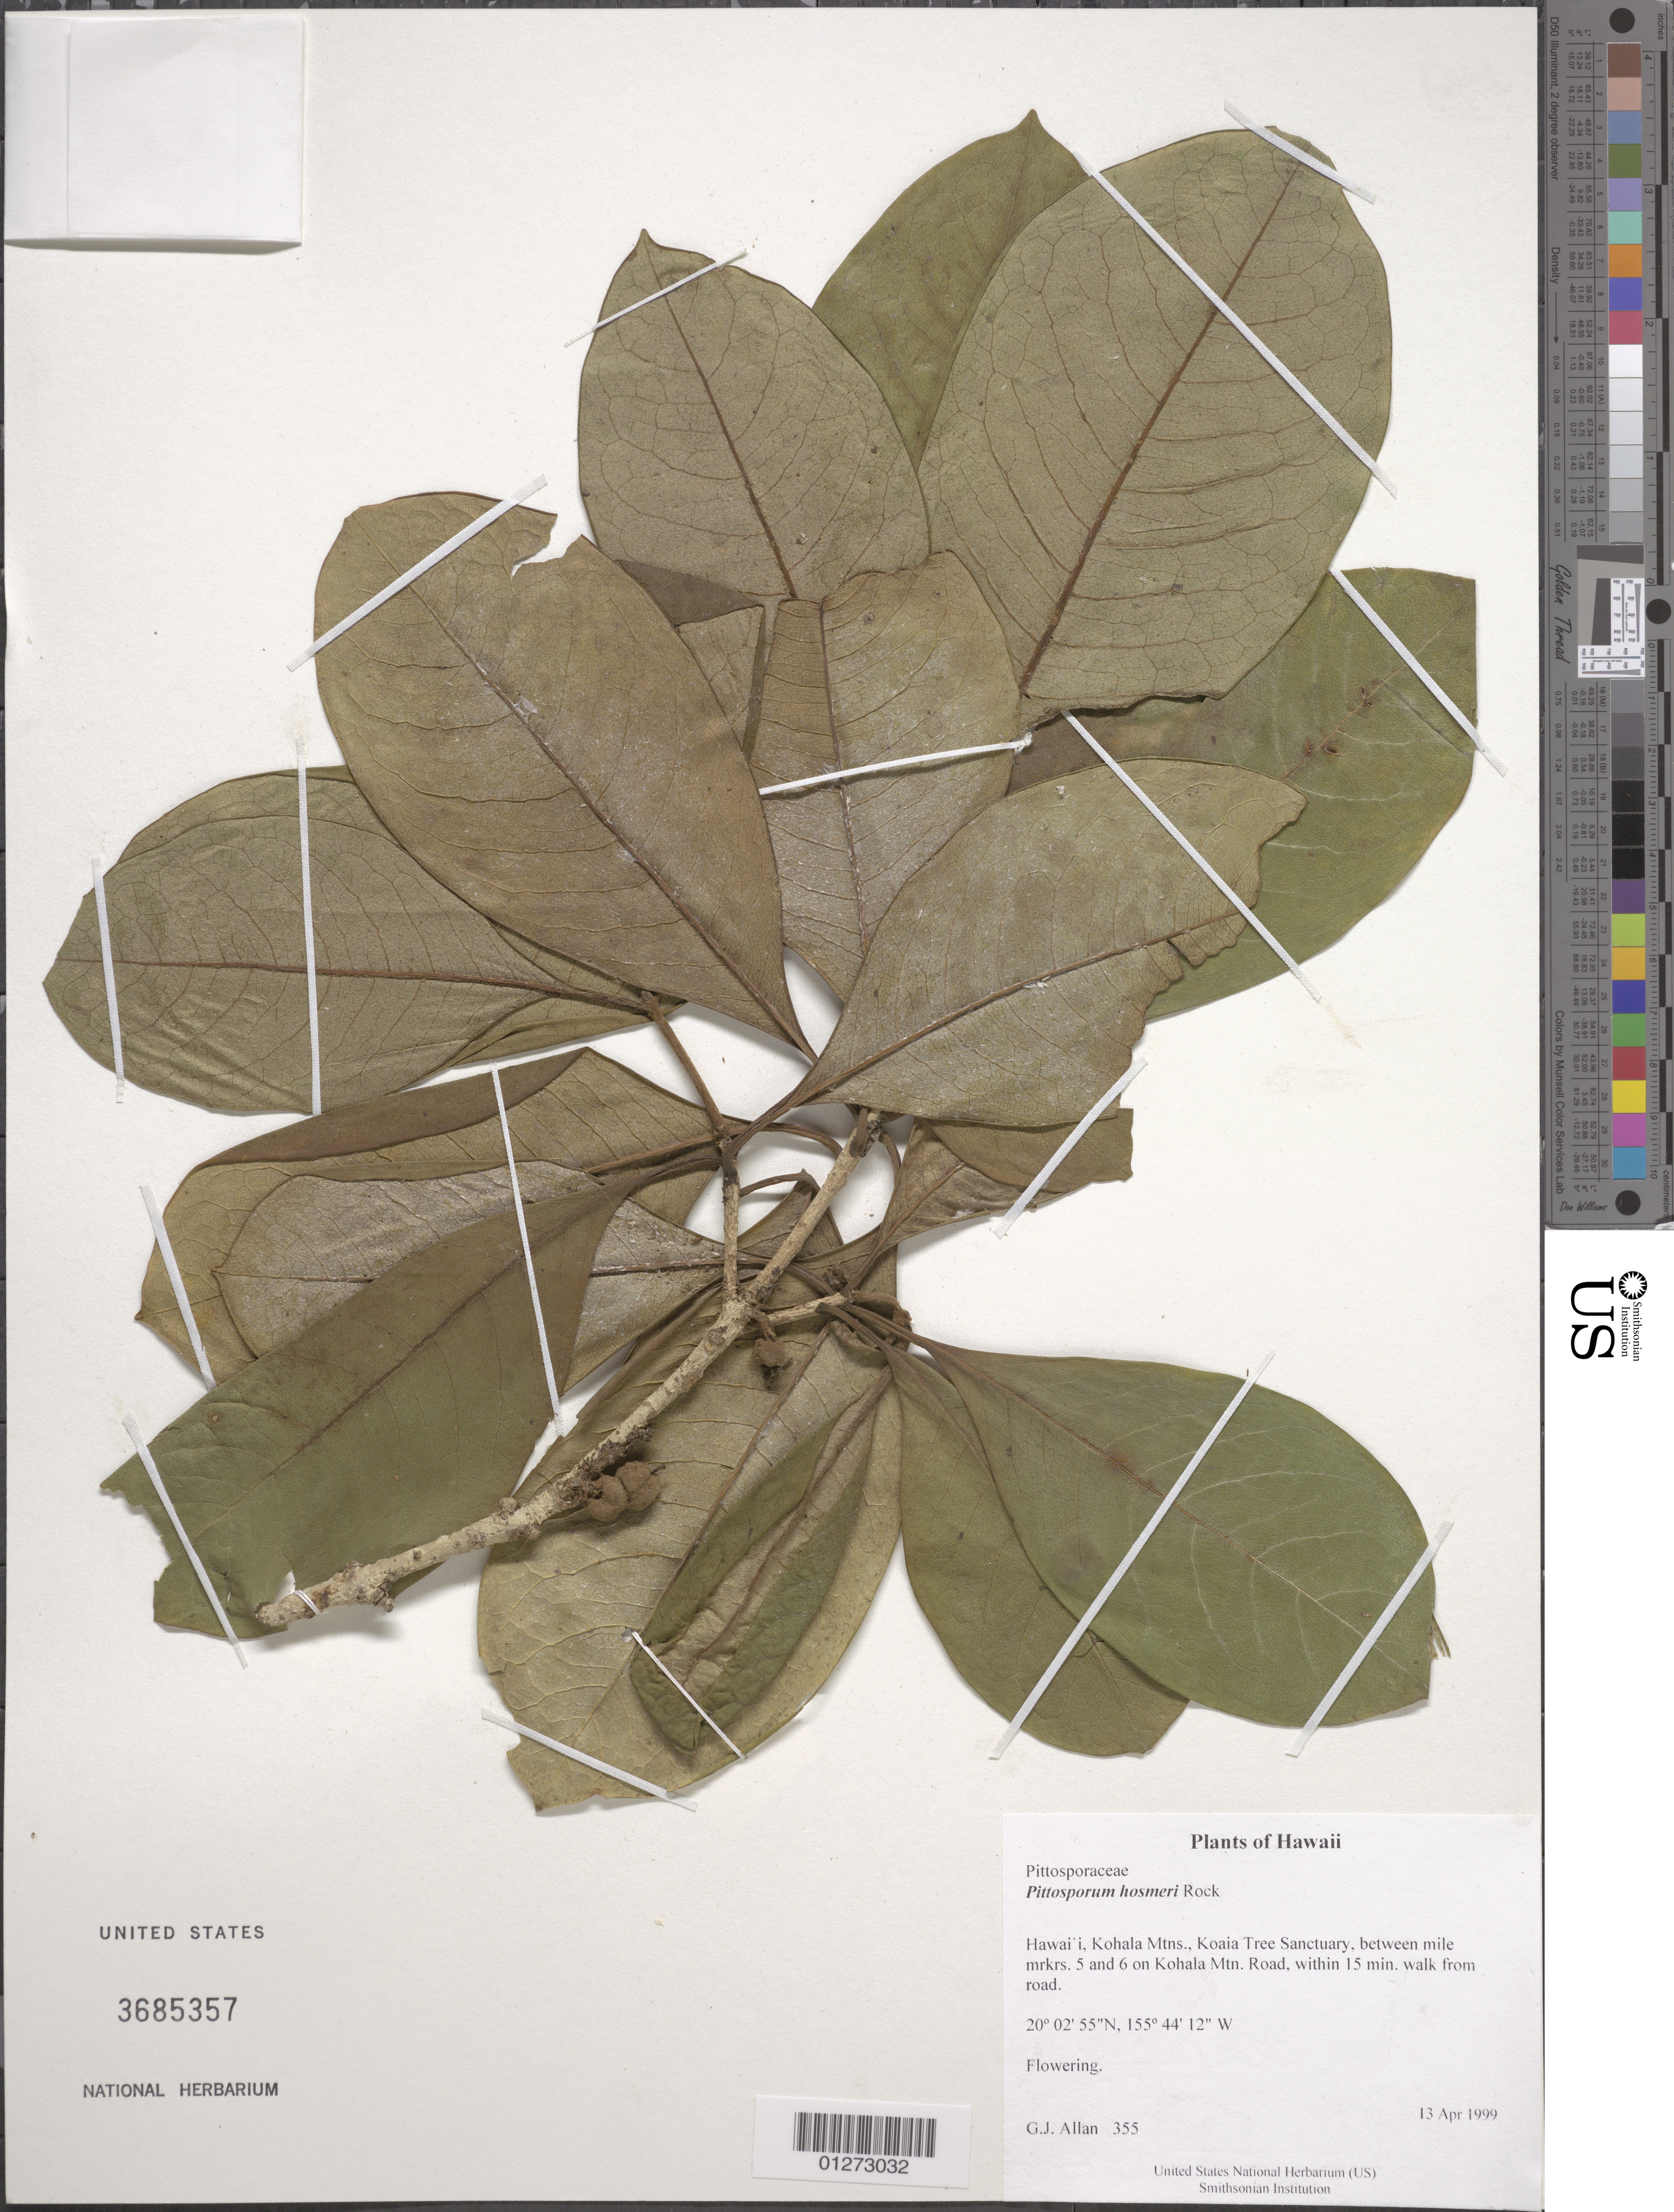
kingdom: Plantae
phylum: Tracheophyta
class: Magnoliopsida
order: Apiales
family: Pittosporaceae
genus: Pittosporum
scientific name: Pittosporum hosmeri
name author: Rock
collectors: G. Allan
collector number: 355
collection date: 1999-04-13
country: United States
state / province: Hawaii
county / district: Hawaii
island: Hawaii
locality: Kohala Mtns., Koaia Tree Sanctuary, between mile mrkrs 5 and 6 on Kohala Mtn. Road, within 15 min. walk from road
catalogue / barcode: US 3685357